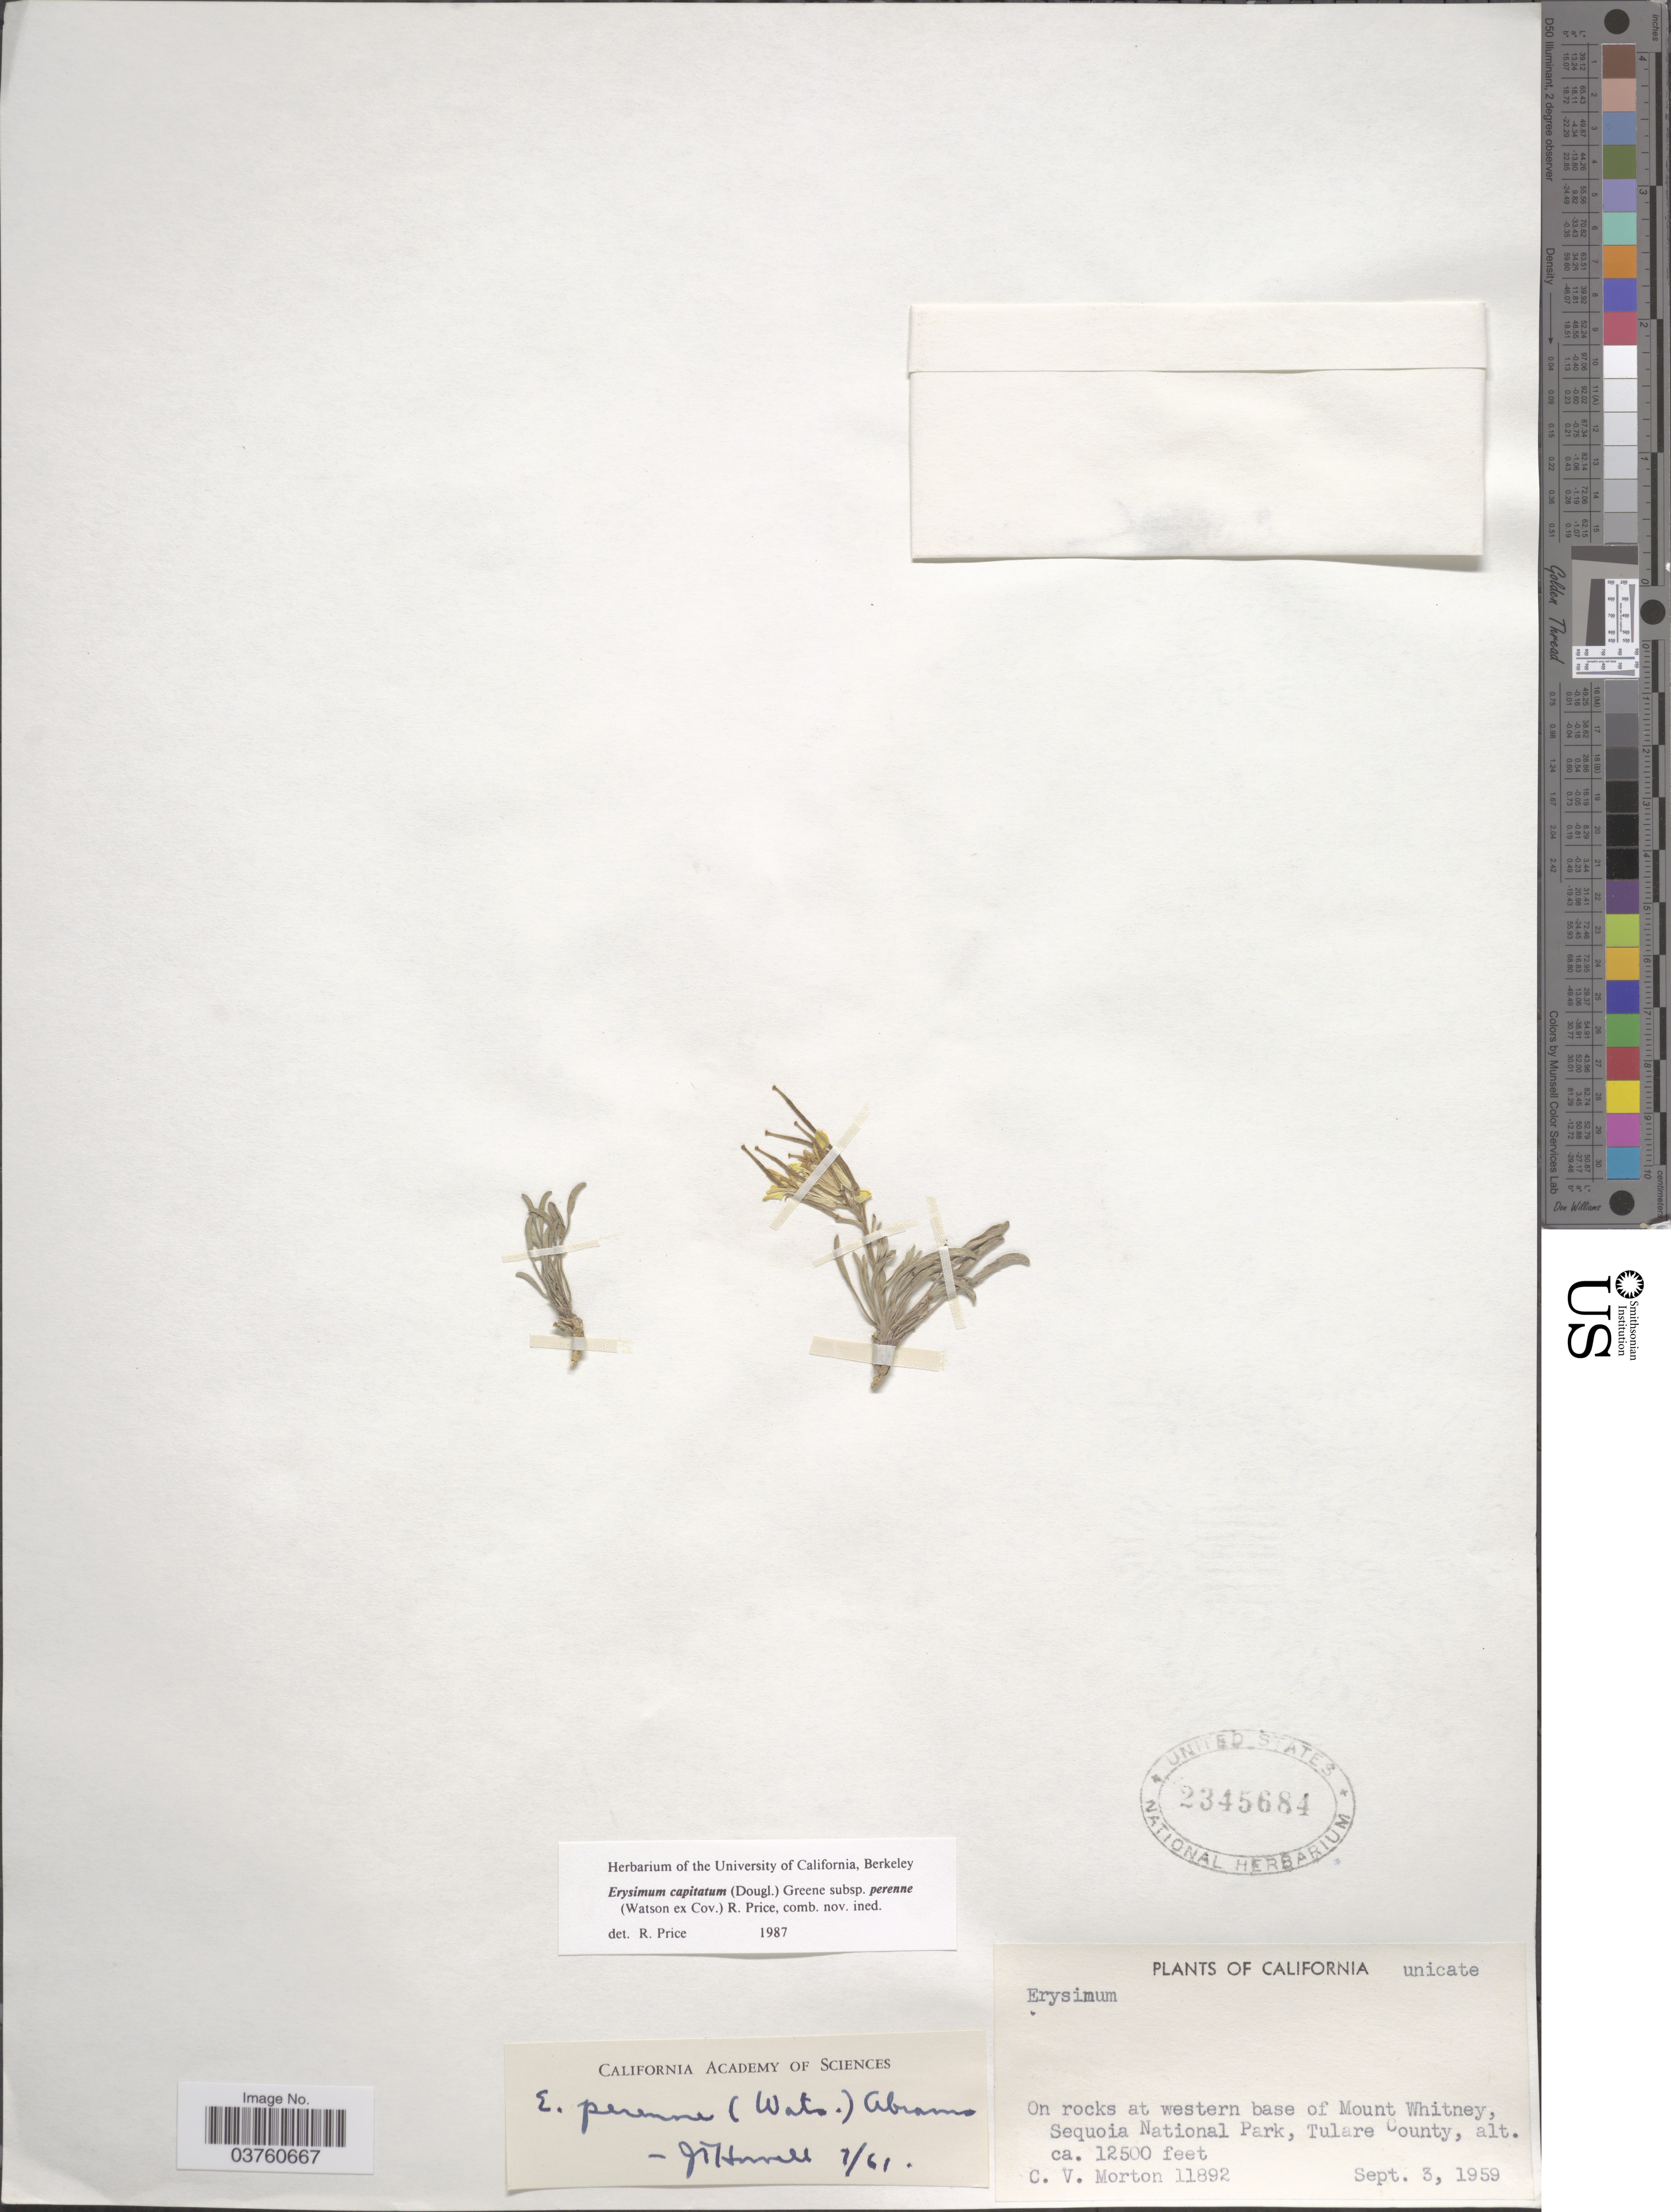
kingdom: Plantae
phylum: Tracheophyta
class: Magnoliopsida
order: Brassicales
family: Brassicaceae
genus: Erysimum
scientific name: Erysimum capitatum var. perenne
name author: (S. Watson ex Coville) R.J. Davis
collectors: C. V. Morton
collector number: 11892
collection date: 1959-09-03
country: United States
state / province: California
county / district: Tulare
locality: On rocks at western base of Mount Whitney, Sequoia National Park, Tulare County.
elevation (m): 3810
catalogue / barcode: US 2345684